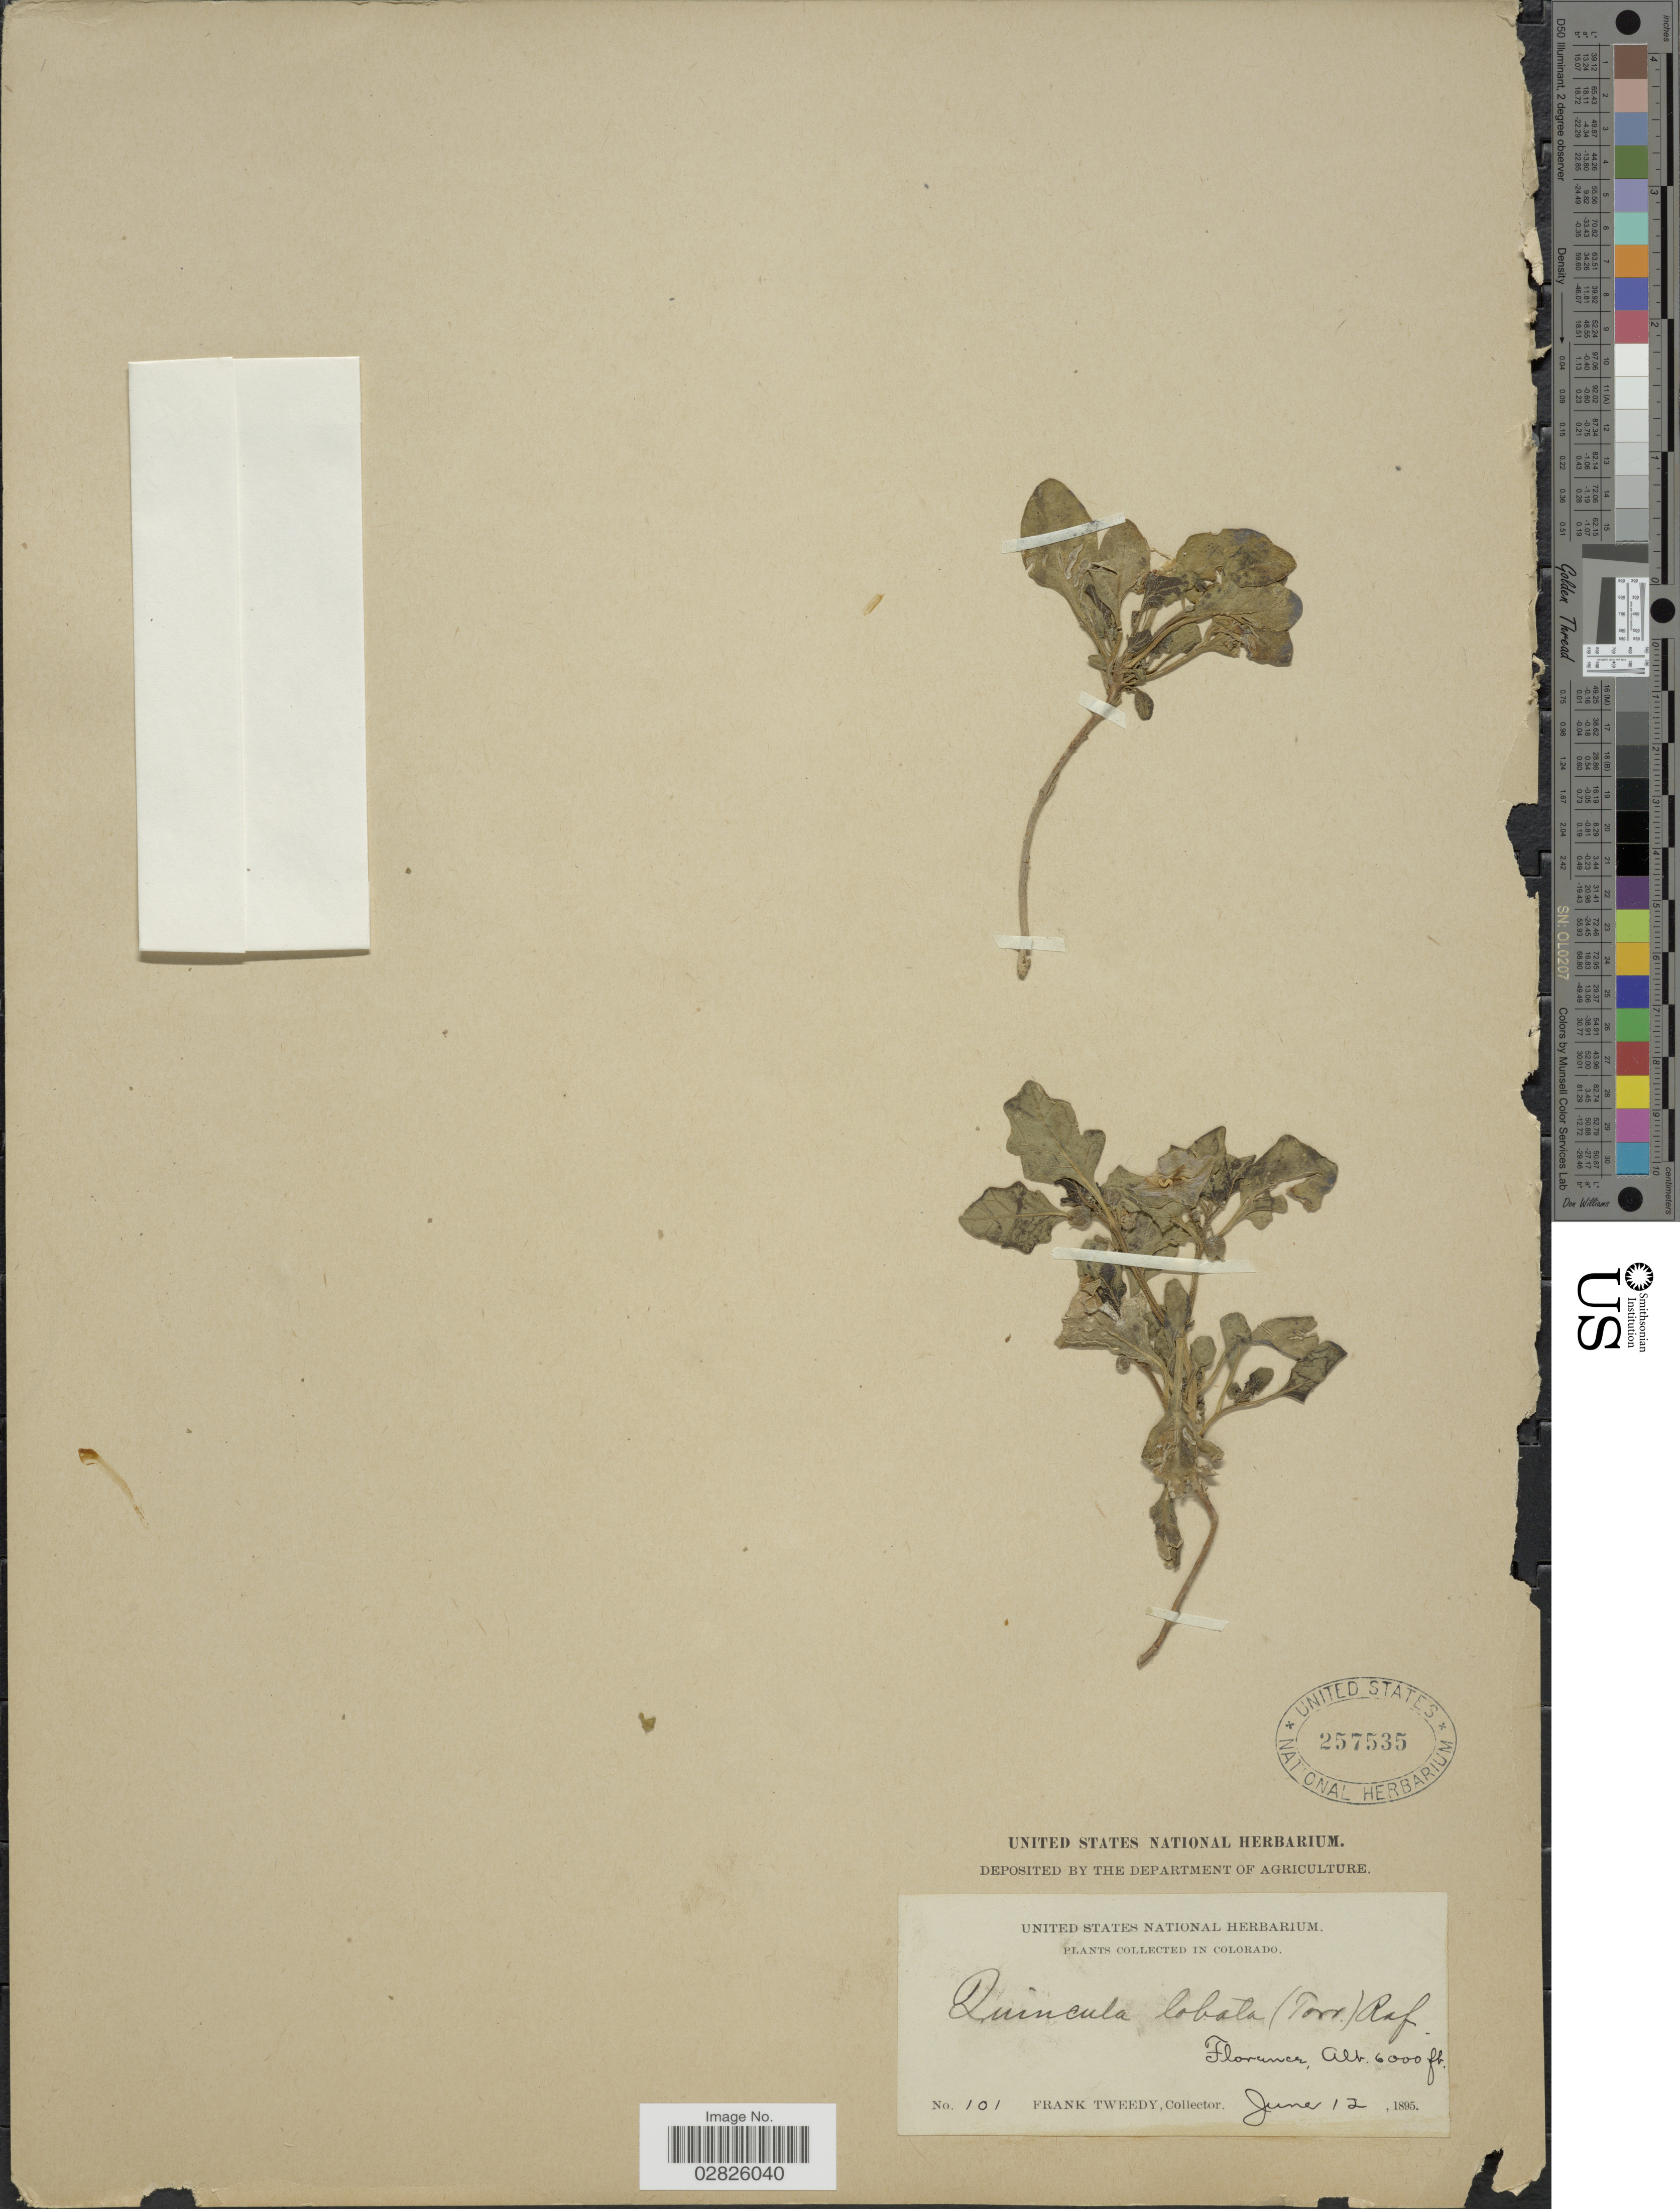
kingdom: Plantae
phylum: Tracheophyta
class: Magnoliopsida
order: Solanales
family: Solanaceae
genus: Quincula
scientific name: Quincula lobata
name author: (Torr.) Raf.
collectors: F. Tweedy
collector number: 101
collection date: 1895-06-12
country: United States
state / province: Colorado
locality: Florence.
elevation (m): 1829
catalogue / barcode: US 257535